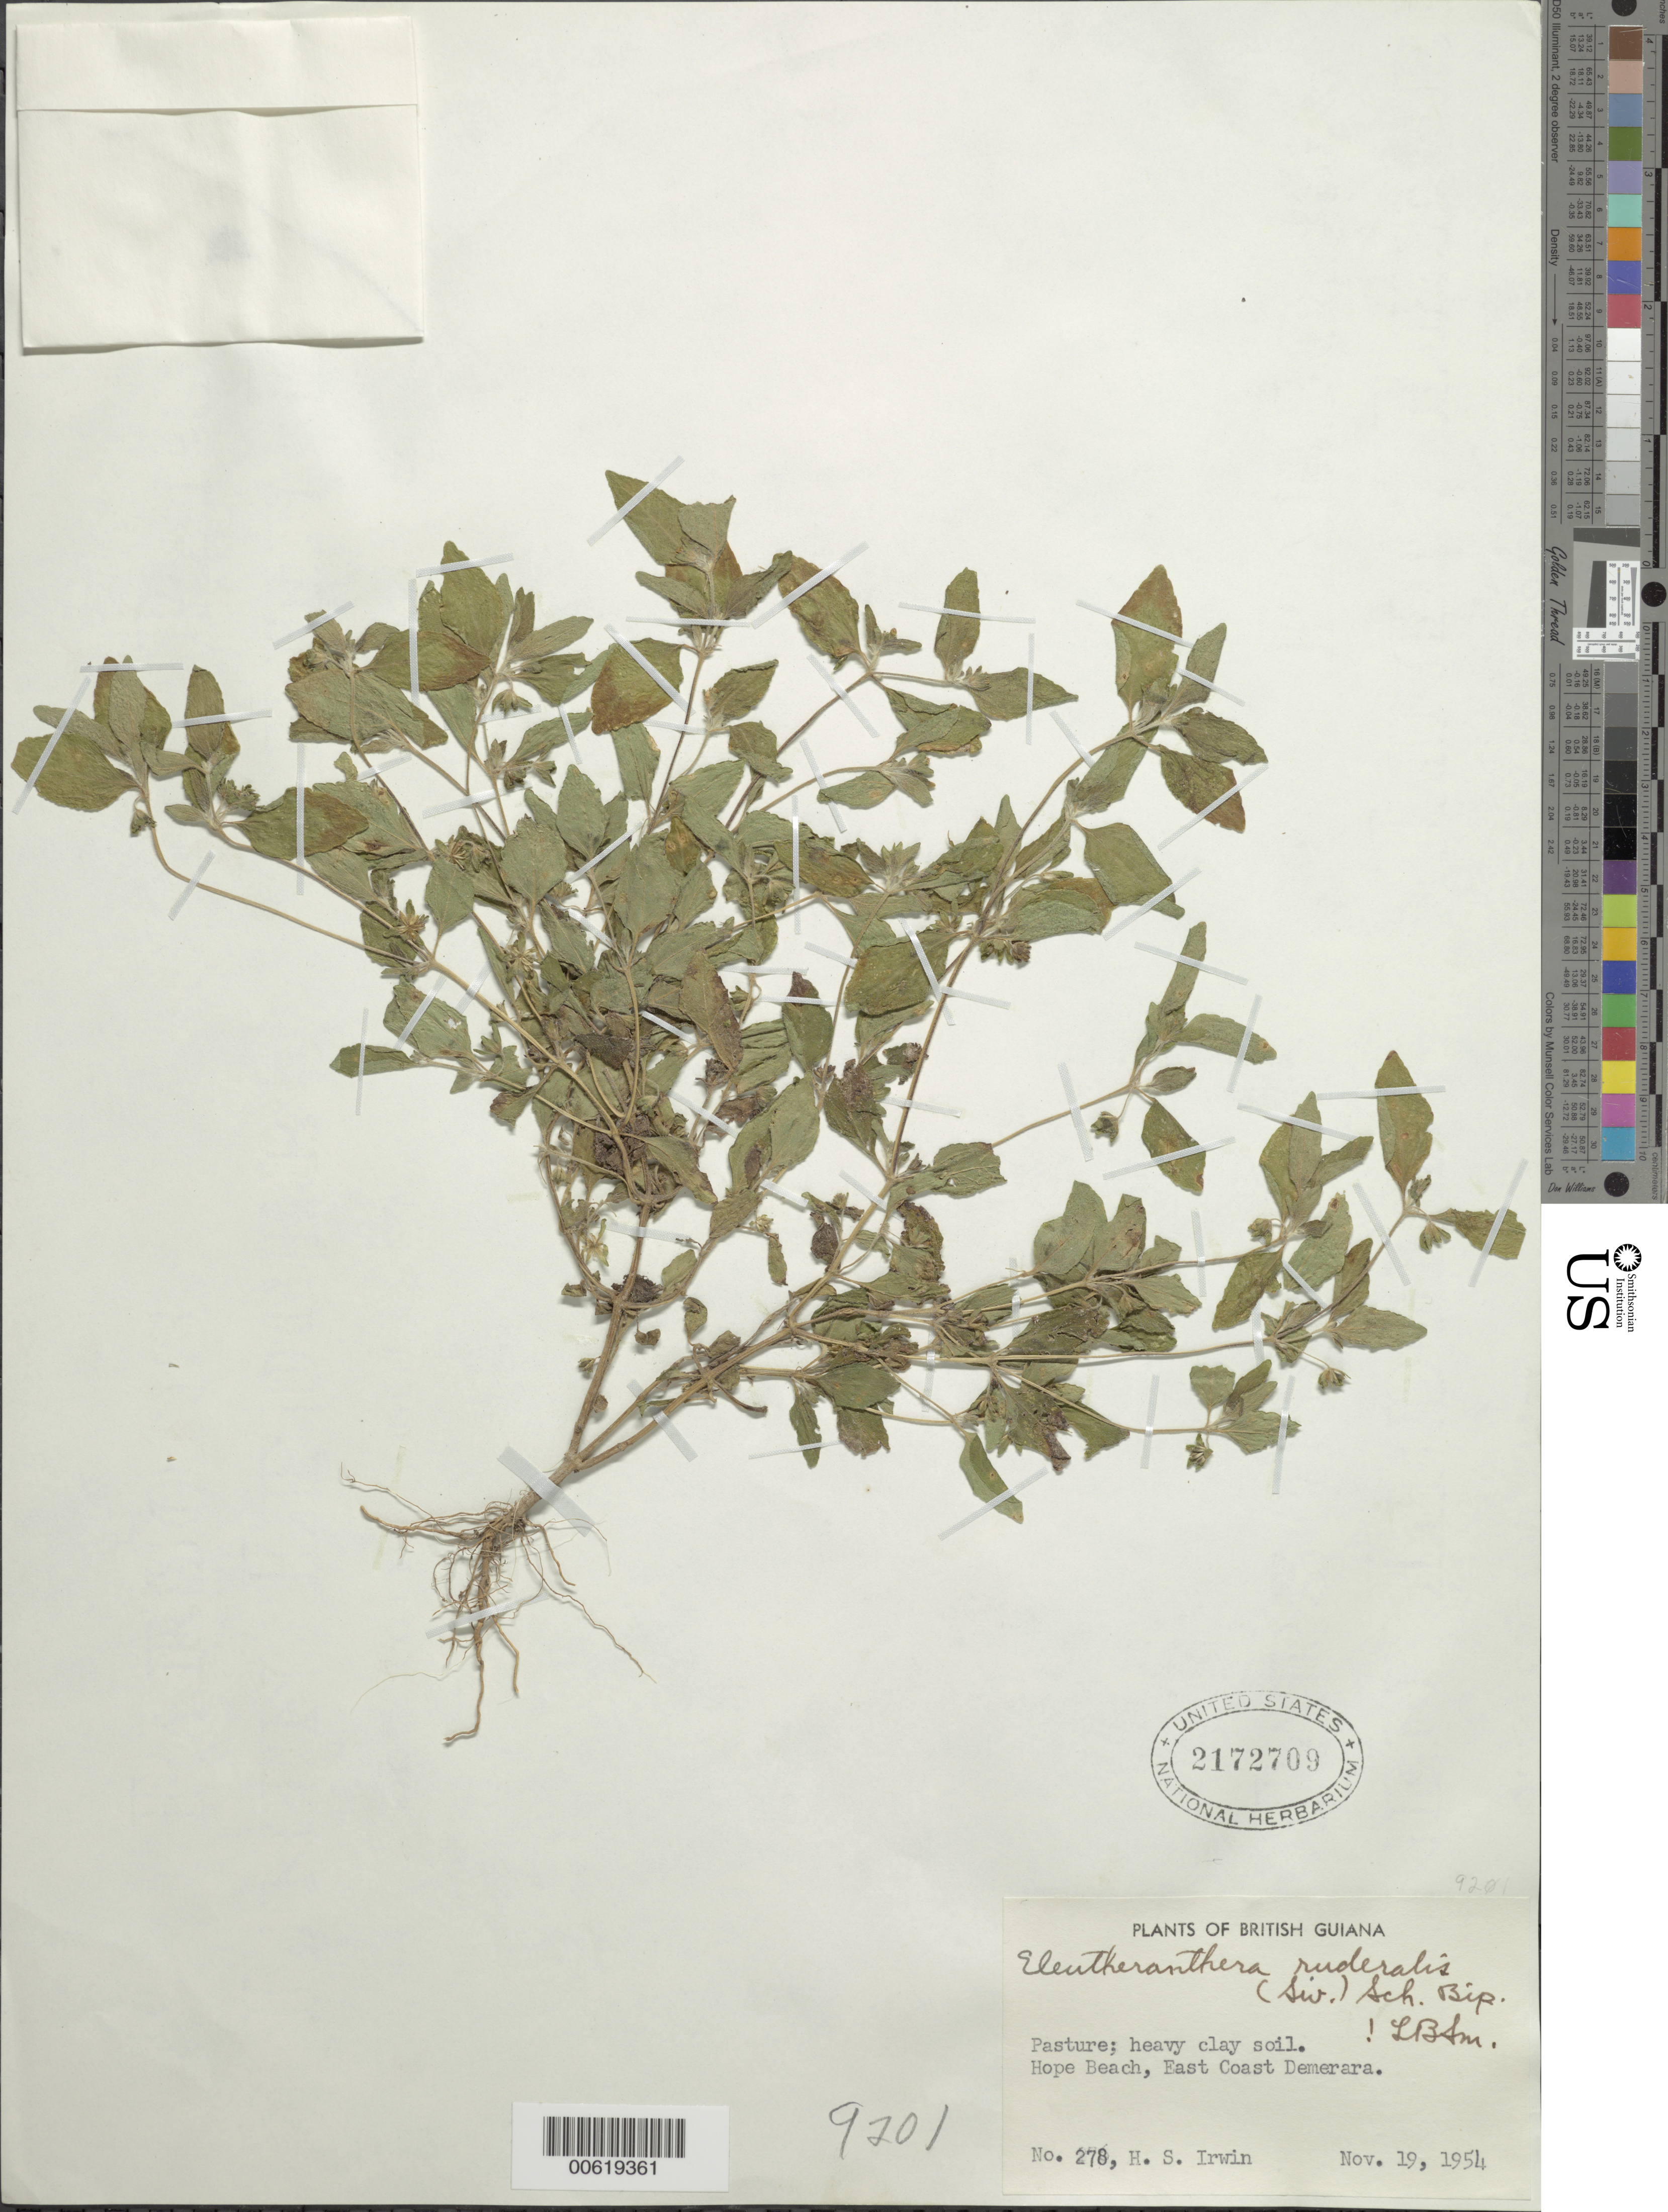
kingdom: Plantae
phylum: Tracheophyta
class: Magnoliopsida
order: Asterales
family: Asteraceae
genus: Eleutheranthera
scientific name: Eleutheranthera ruderalis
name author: (Sw.) Sch. Bip.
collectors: H. Irwin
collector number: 278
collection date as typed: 19-Nov-54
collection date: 1954-11-19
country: Guyana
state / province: Demerara-Mahaica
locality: Hope Beach, East Coast Demerara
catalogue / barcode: US 2172709